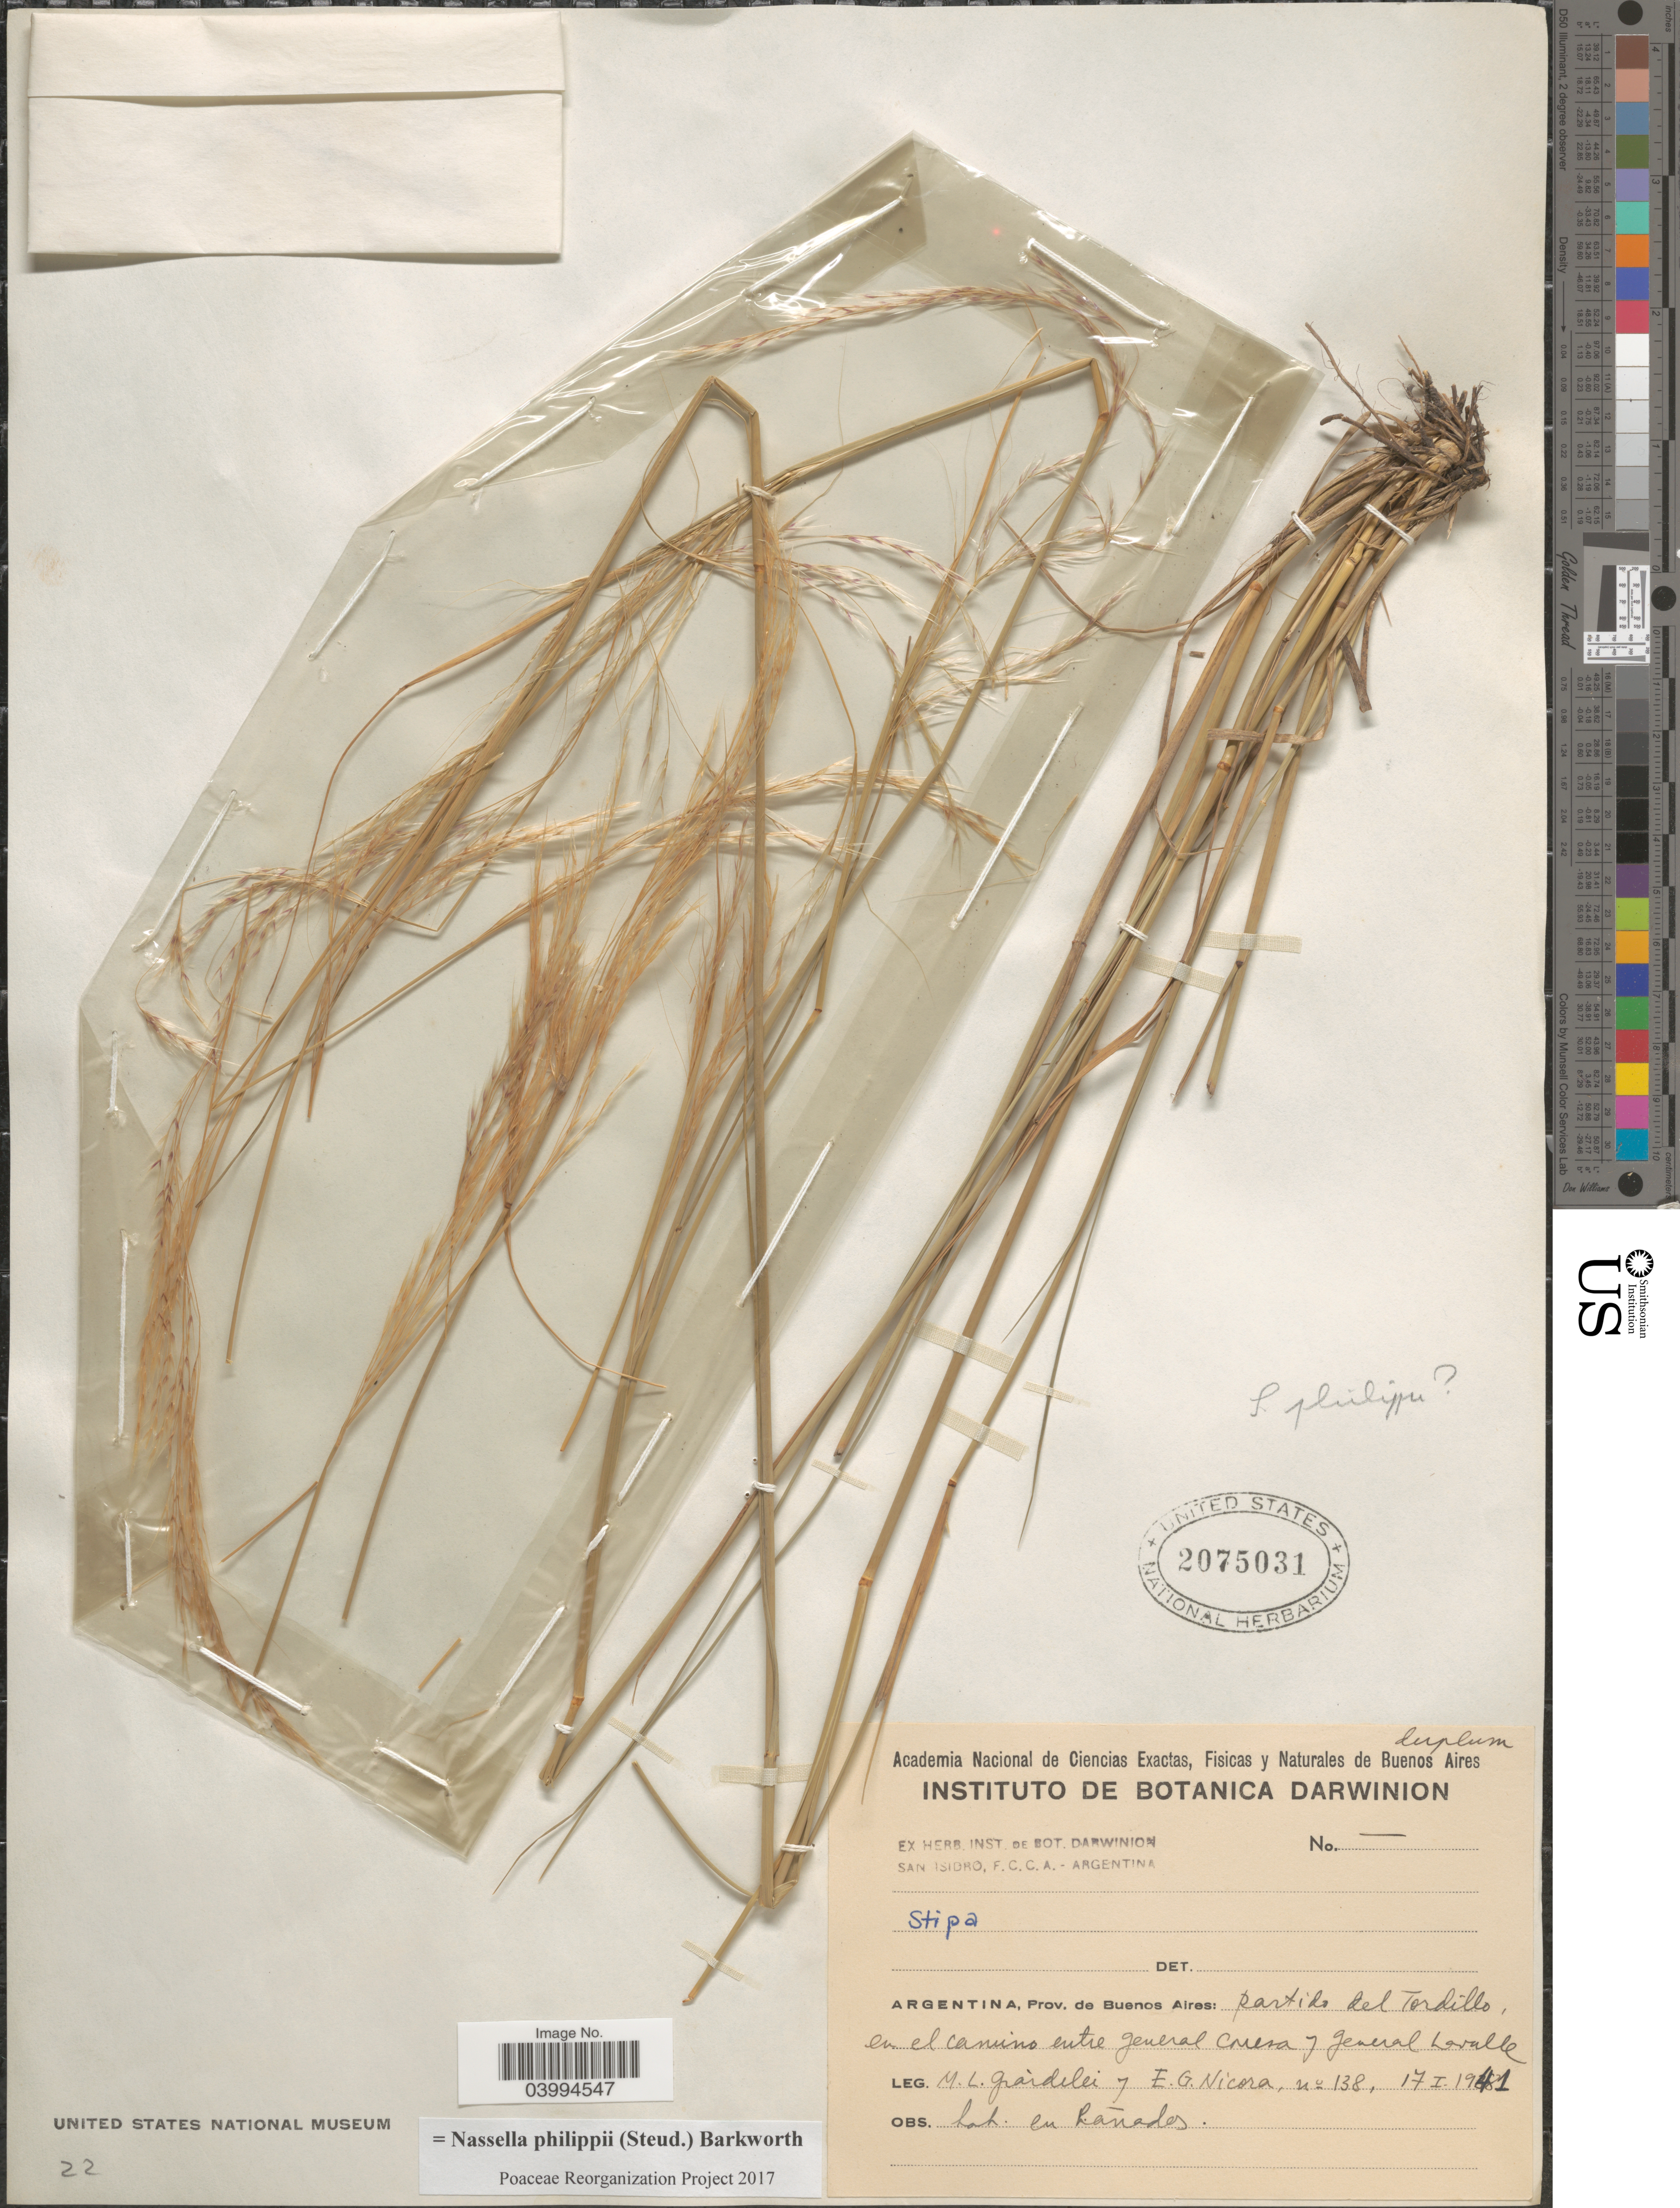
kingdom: Plantae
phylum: Tracheophyta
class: Liliopsida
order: Poales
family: Poaceae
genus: Nassella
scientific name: Nassella philippii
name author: (Steud.) Barkworth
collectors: M. Giardelli & E. G. Nicora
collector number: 138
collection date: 1941-01-17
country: Argentina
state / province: Buenos Aires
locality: Partido del Tordillo, en el camino entre General Conesa y General Lavalle.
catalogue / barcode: US 2075031